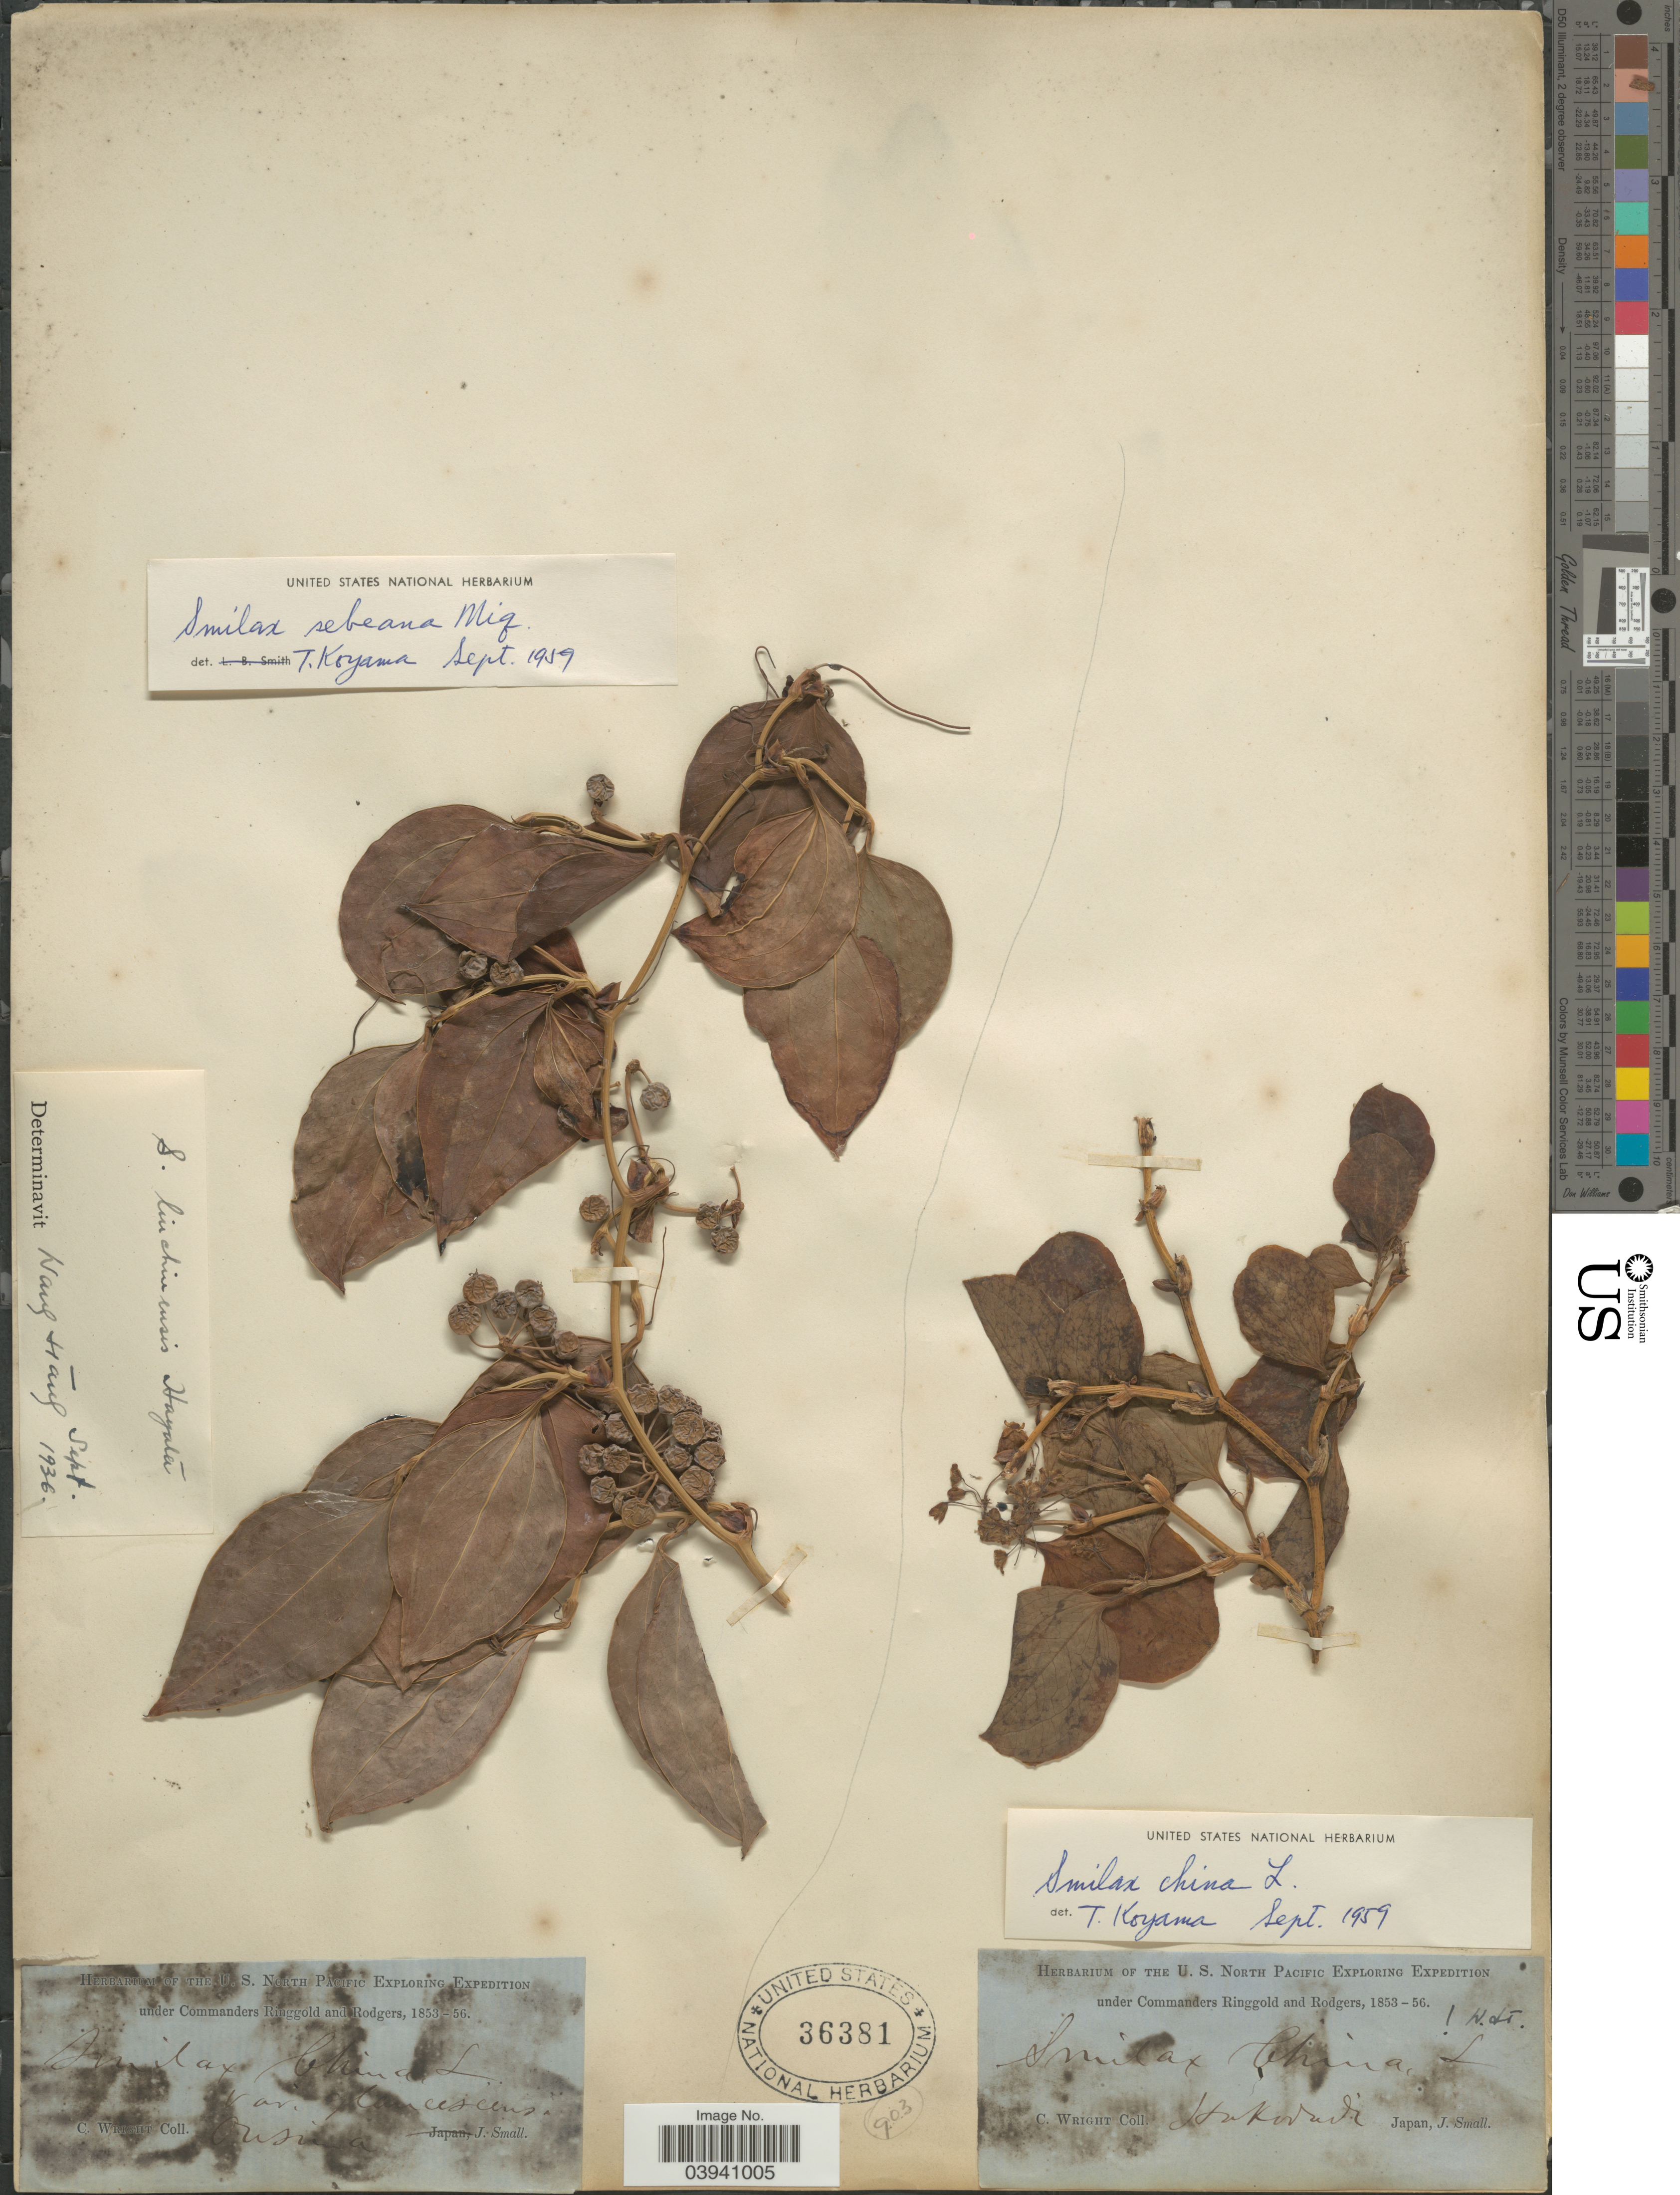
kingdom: Plantae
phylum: Tracheophyta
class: Liliopsida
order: Liliales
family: Smilacaceae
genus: Smilax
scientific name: Smilax sebeana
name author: Miq.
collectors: C. Wright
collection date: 1853/1856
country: Japan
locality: Hakodadi.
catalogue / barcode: US 36381-2